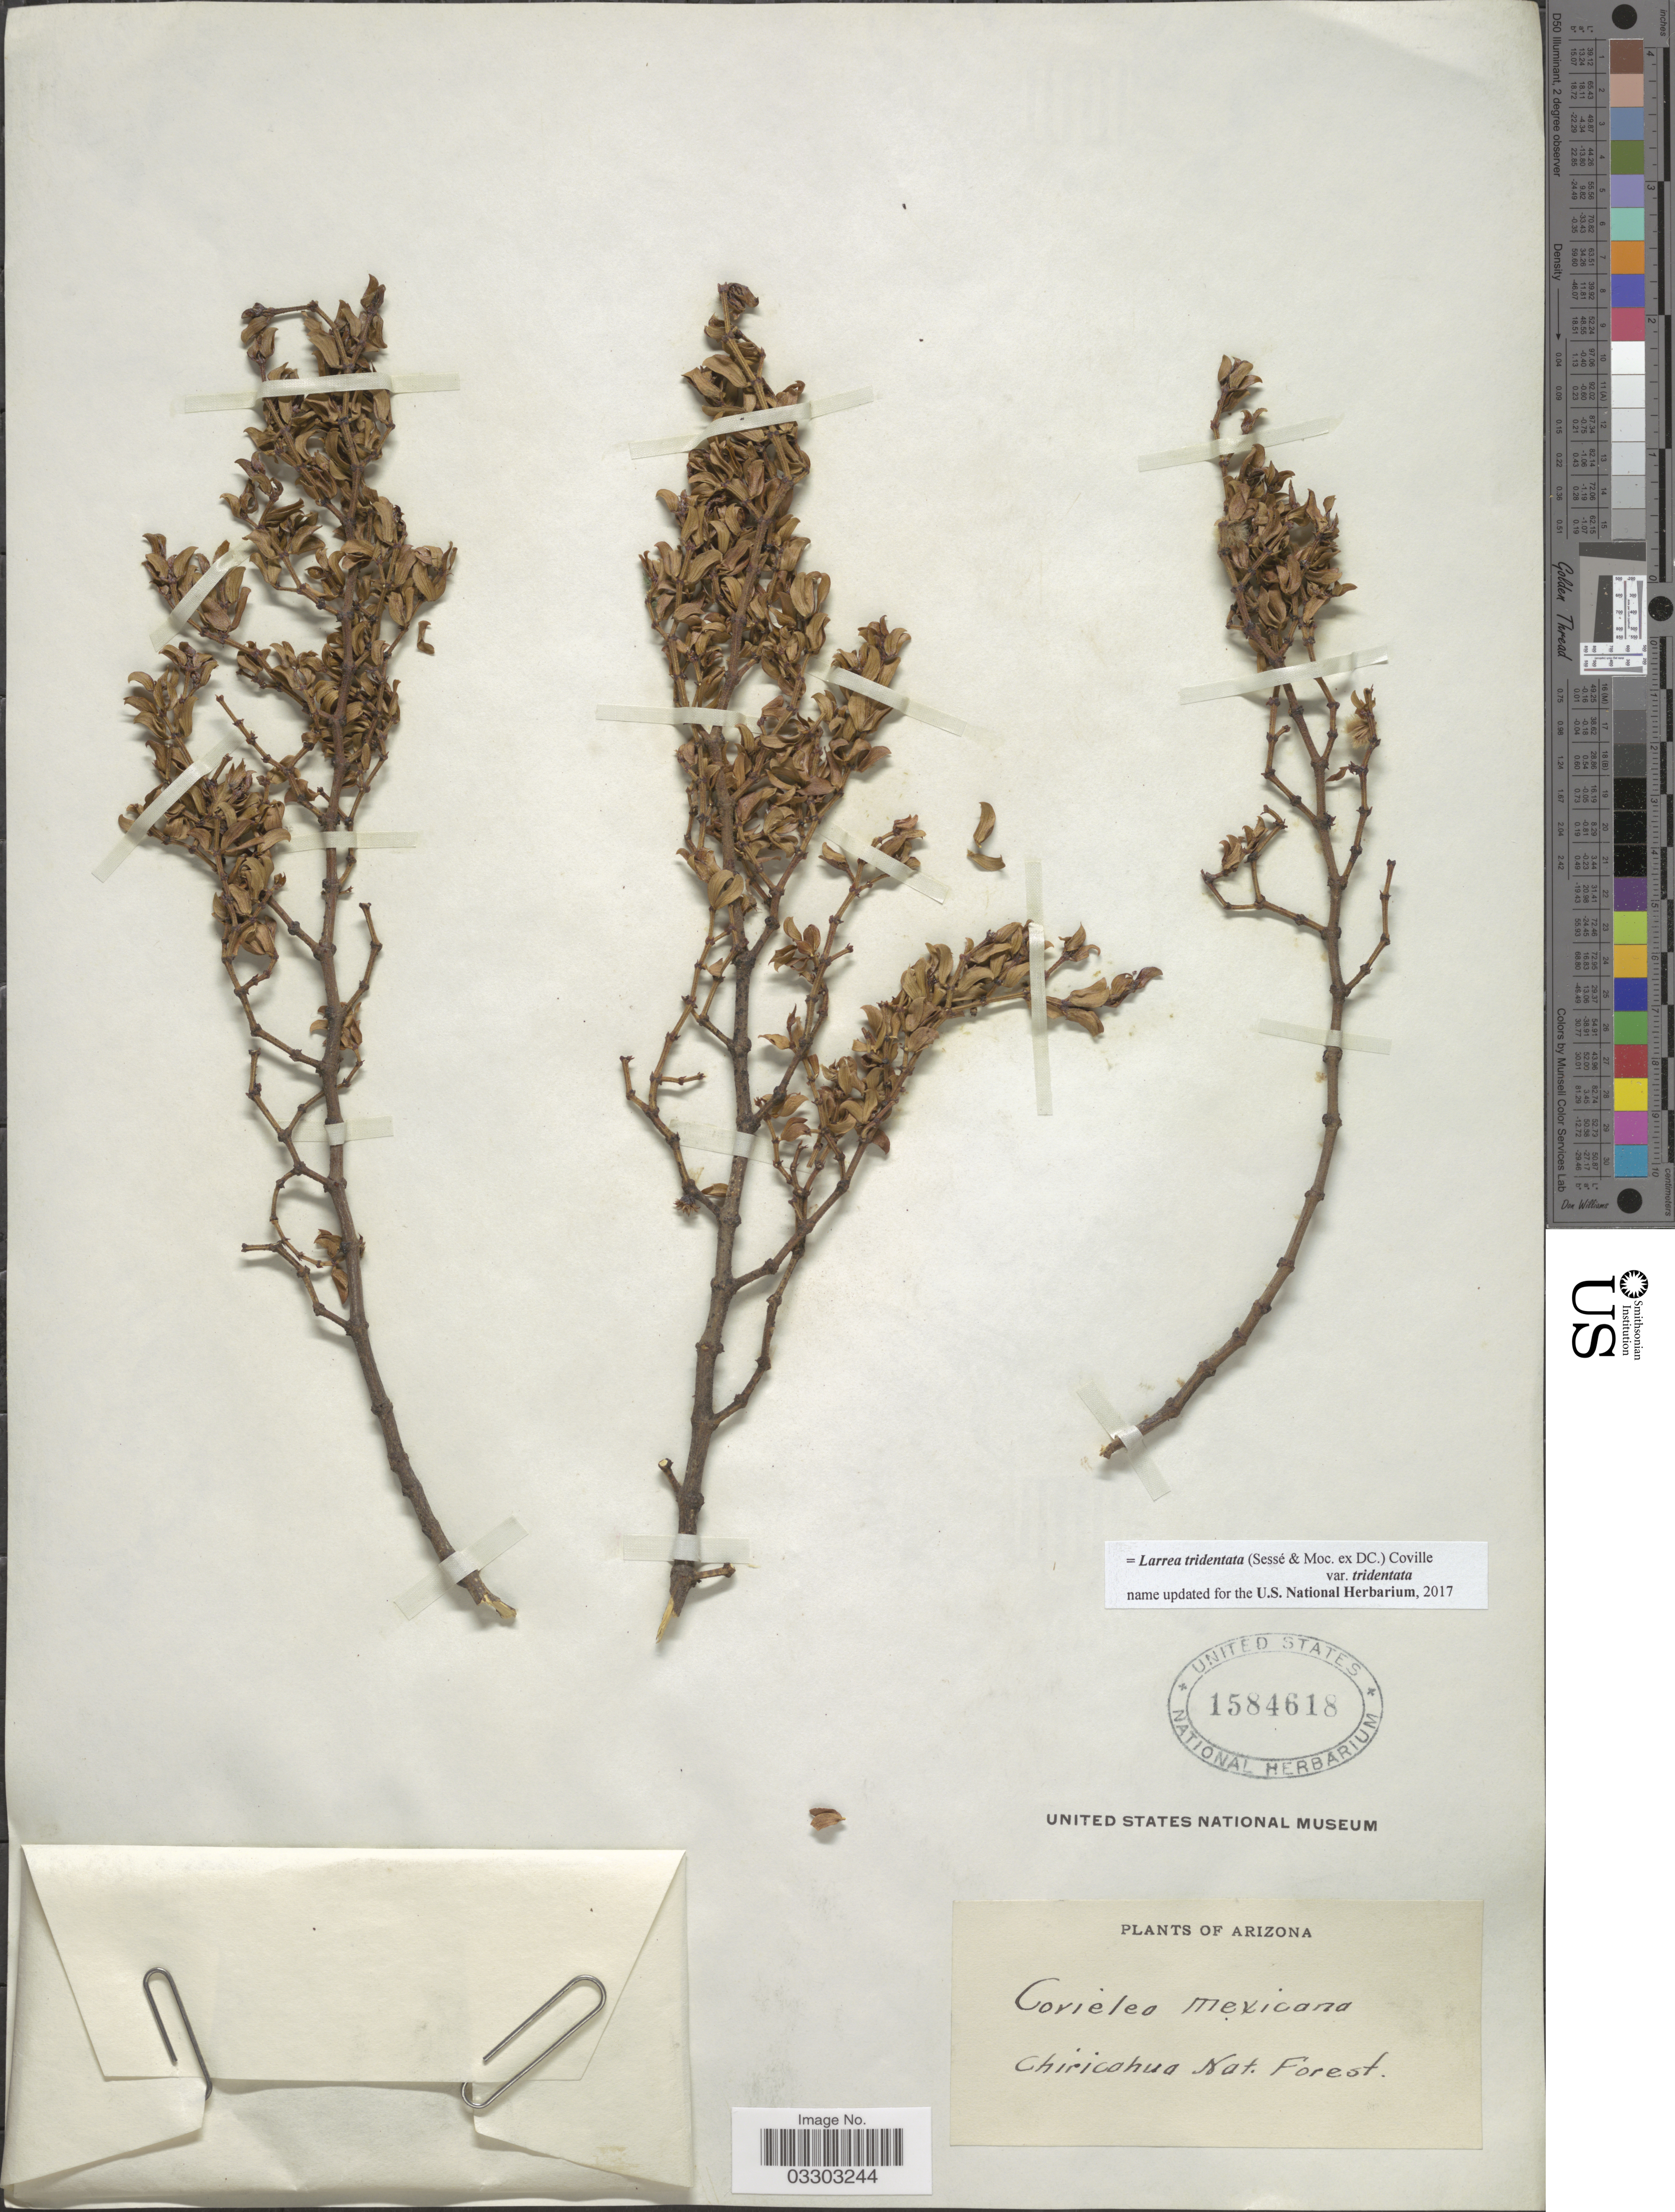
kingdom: Plantae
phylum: Tracheophyta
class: Magnoliopsida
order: Zygophyllales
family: Zygophyllaceae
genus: Larrea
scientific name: Larrea tridentata var. tridentata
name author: (Sessé & Moc. ex DC.) Coville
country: United States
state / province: Arizona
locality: Chiricahua Nat. Forest.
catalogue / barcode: US 1584618